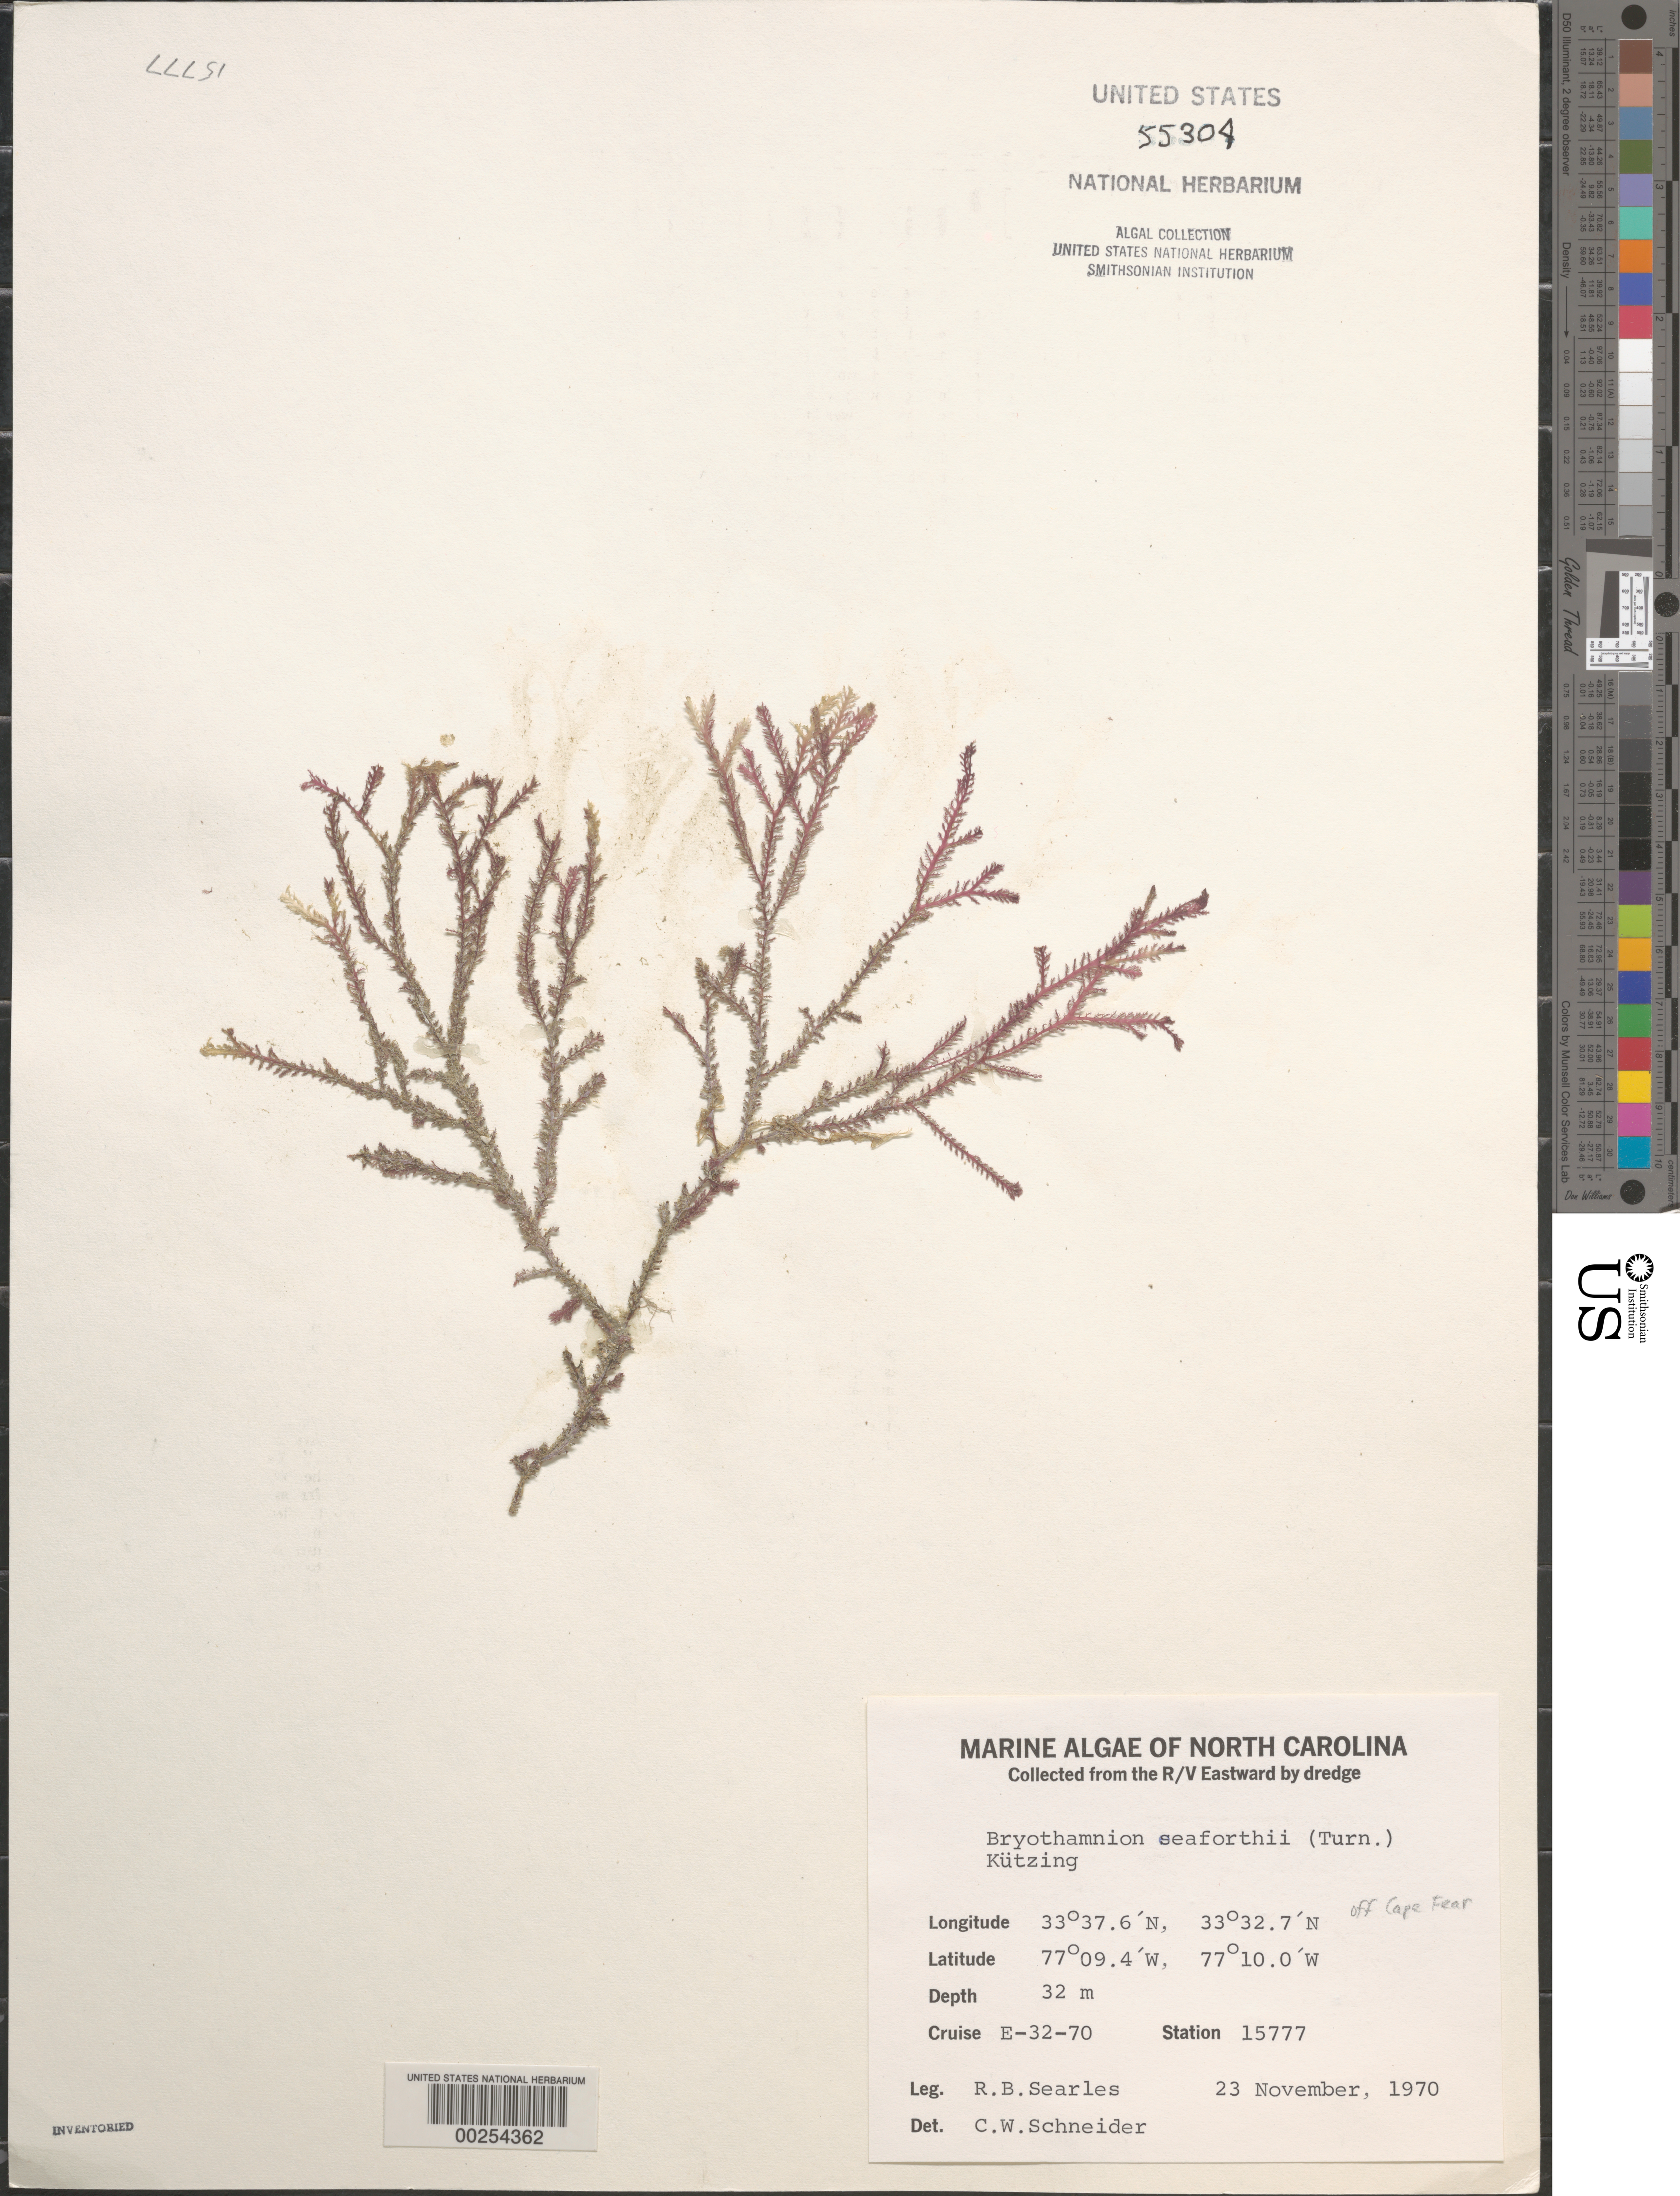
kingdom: Plantae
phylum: Rhodophyta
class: Florideophyceae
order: Ceramiales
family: Rhodomelaceae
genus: Bryothamnion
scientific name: Bryothamnion seaforthii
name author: (Turner) Kütz.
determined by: Schneider, C. W.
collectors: R. Searles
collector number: Station 15777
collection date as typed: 23 Nov 1970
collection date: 1970-11-23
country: United States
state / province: North Carolina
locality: Atlantic Ocean off Cape Fear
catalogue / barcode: US 55304